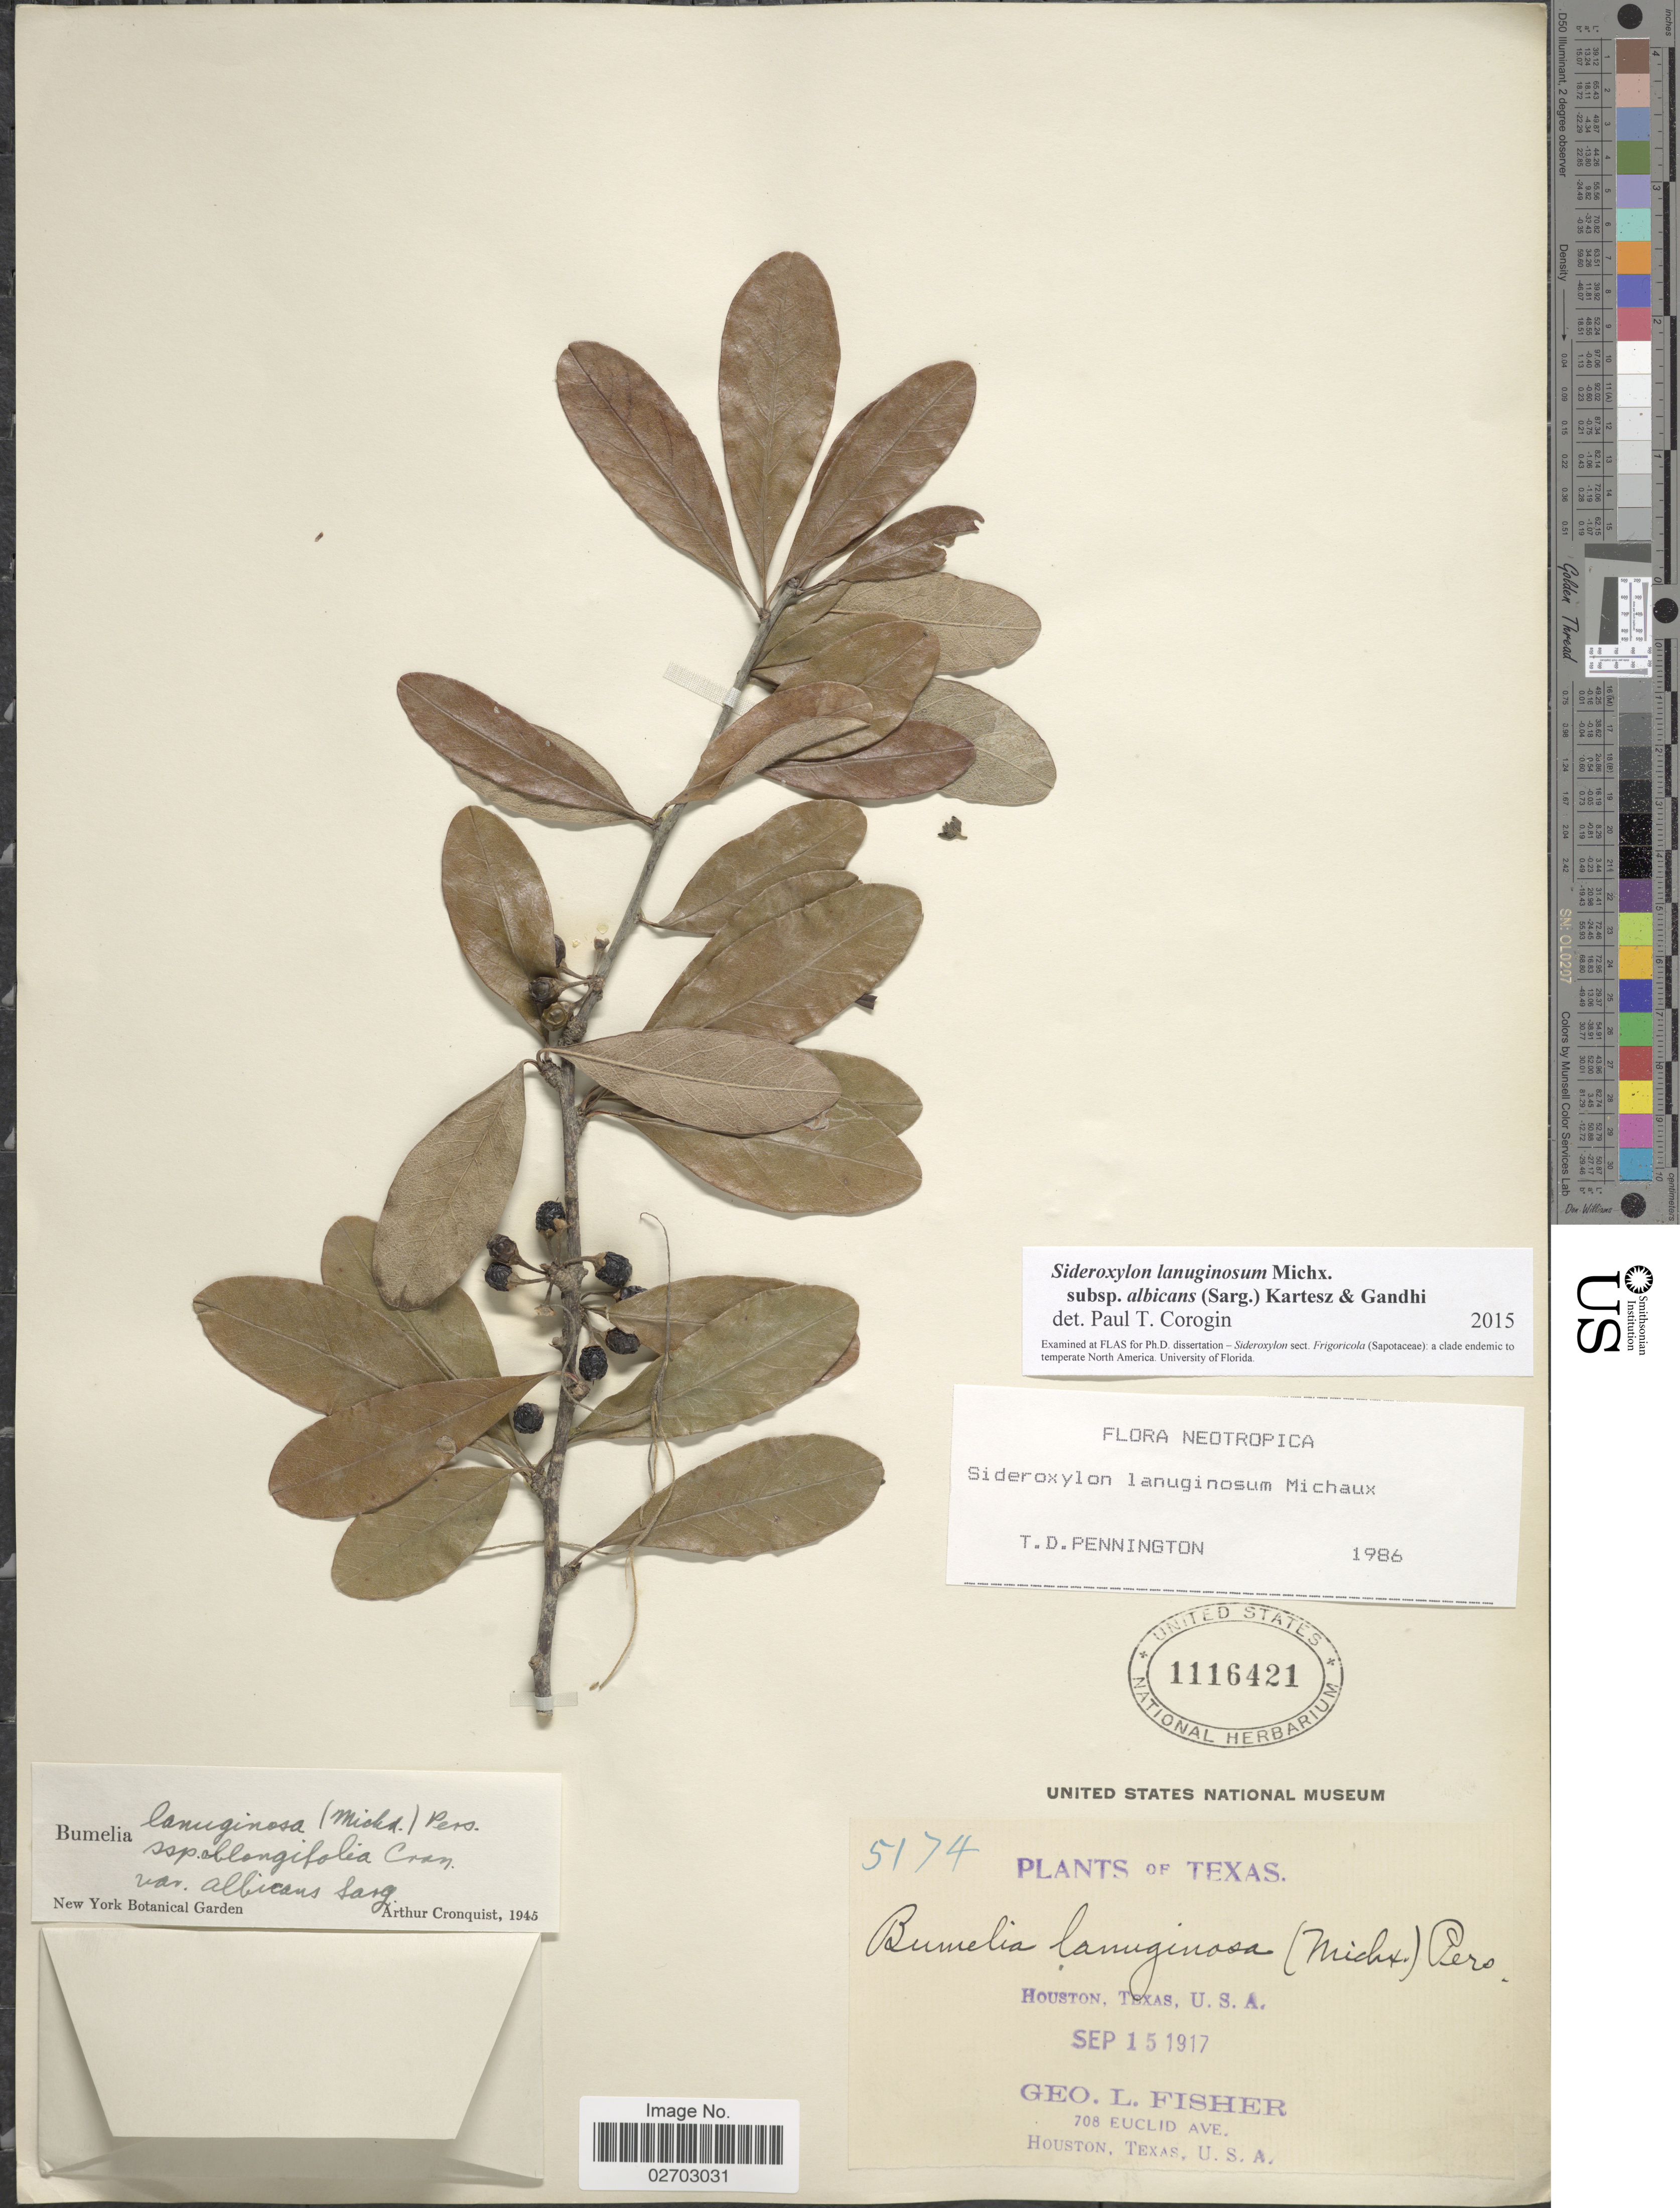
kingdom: Plantae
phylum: Tracheophyta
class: Magnoliopsida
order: Ericales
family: Sapotaceae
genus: Sideroxylon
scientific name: Sideroxylon lanuginosum subsp. albicans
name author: (Sarg.) Kartesz & Gandhi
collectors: G. L. Fisher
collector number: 5174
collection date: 1917-09-15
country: United States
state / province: Texas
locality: Houston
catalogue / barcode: US 1116421